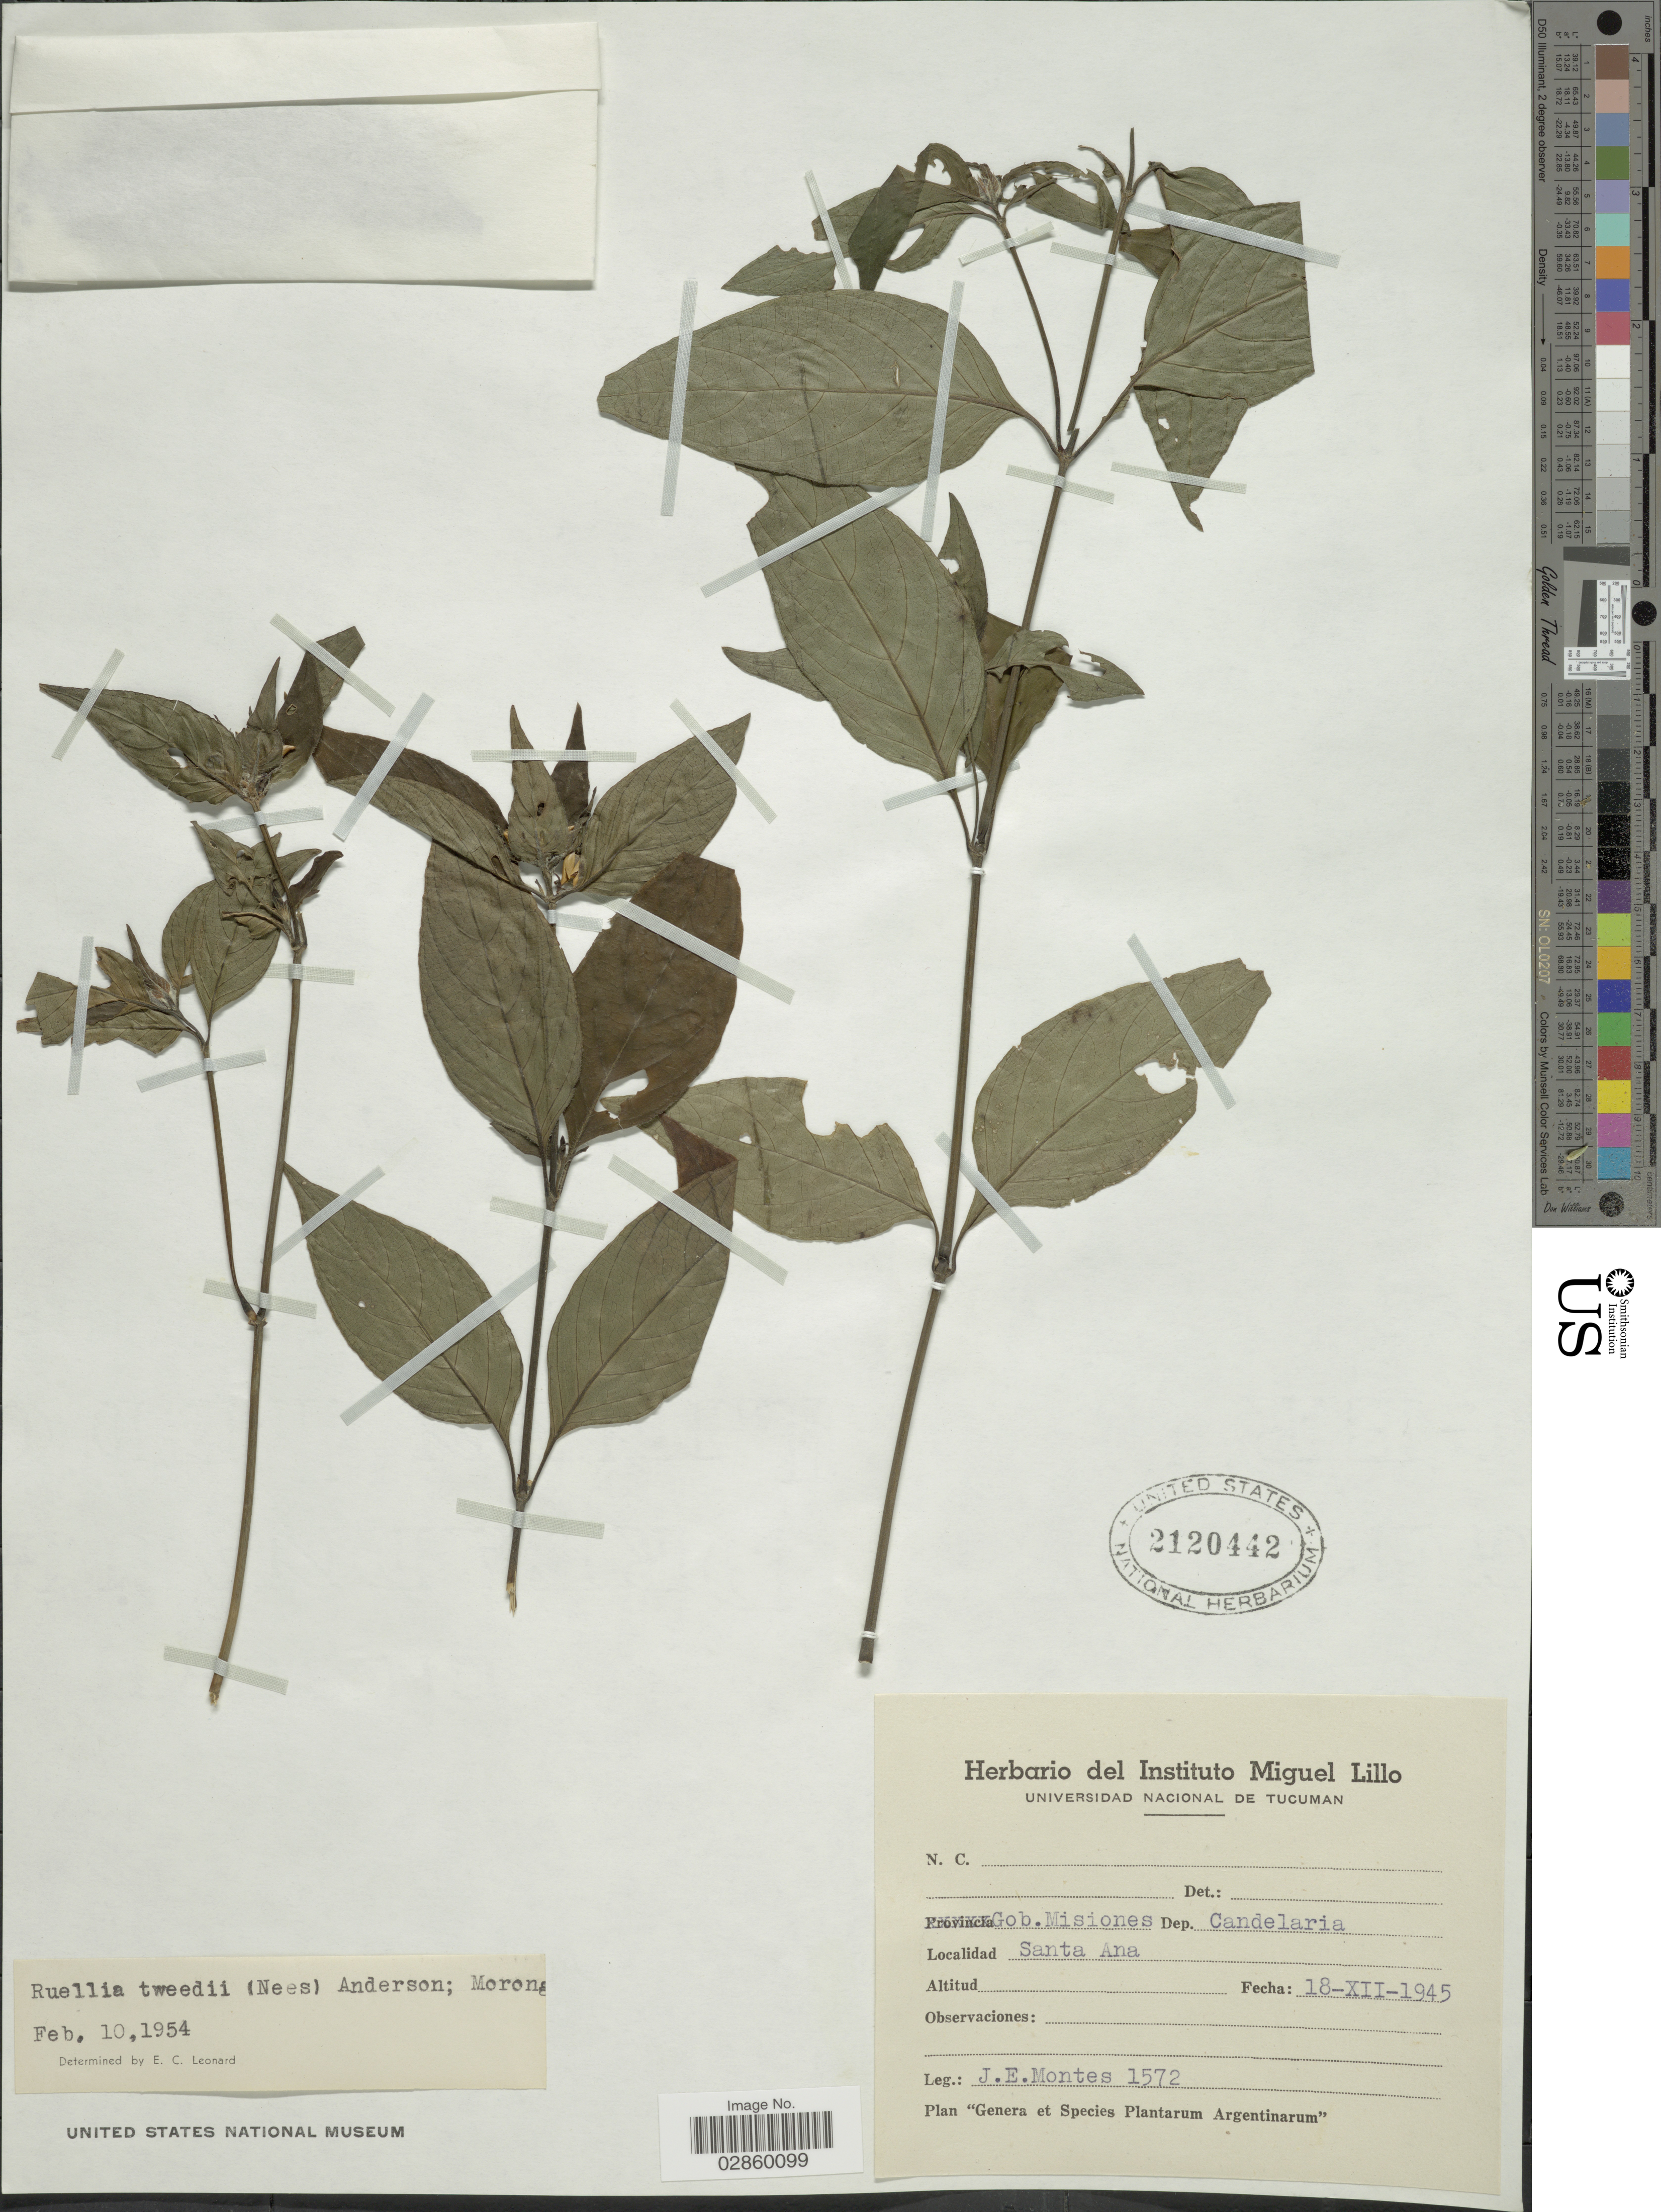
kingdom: Plantae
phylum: Tracheophyta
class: Magnoliopsida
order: Lamiales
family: Acanthaceae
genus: Ruellia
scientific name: Ruellia erythropus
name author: (Nees) Lindau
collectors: J. E. Montes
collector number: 1572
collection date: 1945-12-18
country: Argentina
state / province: Misiones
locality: Gob. Misiones, Dep. Candelaria, Santa Ana.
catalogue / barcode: US 2120442